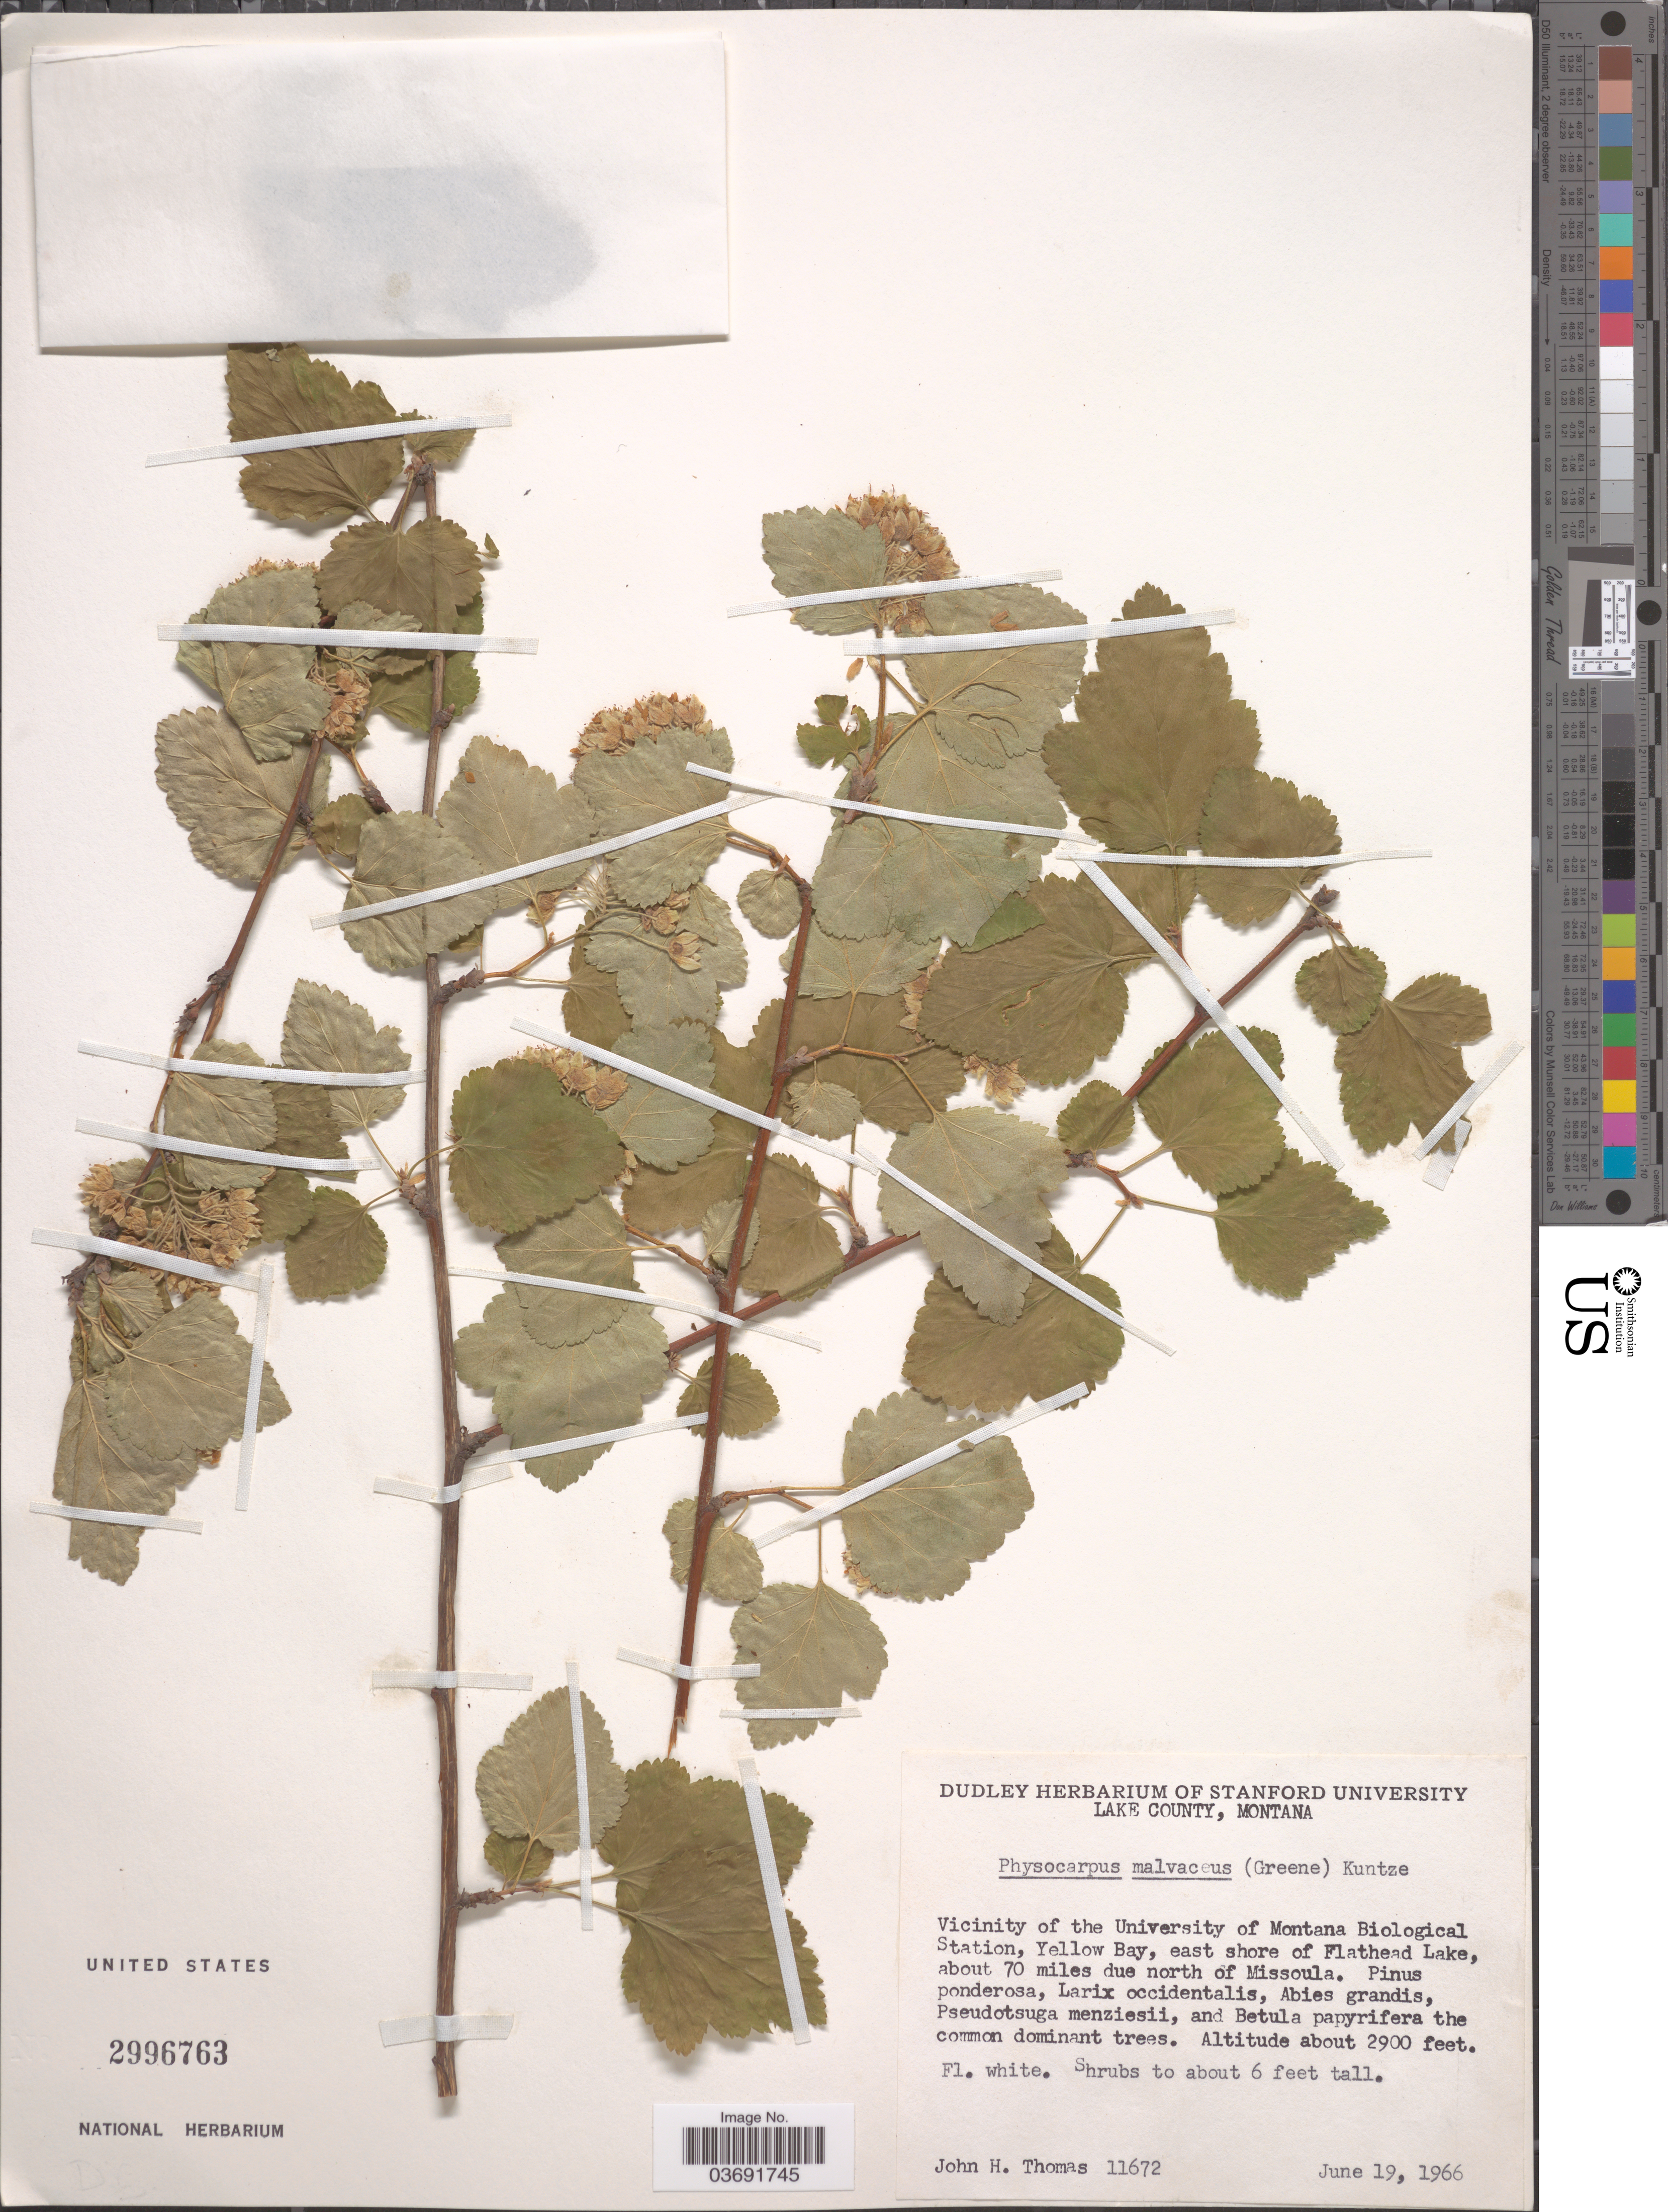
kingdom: Plantae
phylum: Tracheophyta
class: Magnoliopsida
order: Rosales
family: Rosaceae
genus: Physocarpus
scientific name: Physocarpus malvaceus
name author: (Greene) Kuntze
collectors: J. H. Thomas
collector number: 11672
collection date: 1966-06-19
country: United States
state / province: Montana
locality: Lake County. Vicinity of the University of Montana Biological Station, Yellow Bay, east shore of Flathead Lake, about 70 miles due north of Missoula.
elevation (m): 884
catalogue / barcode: US 2996763